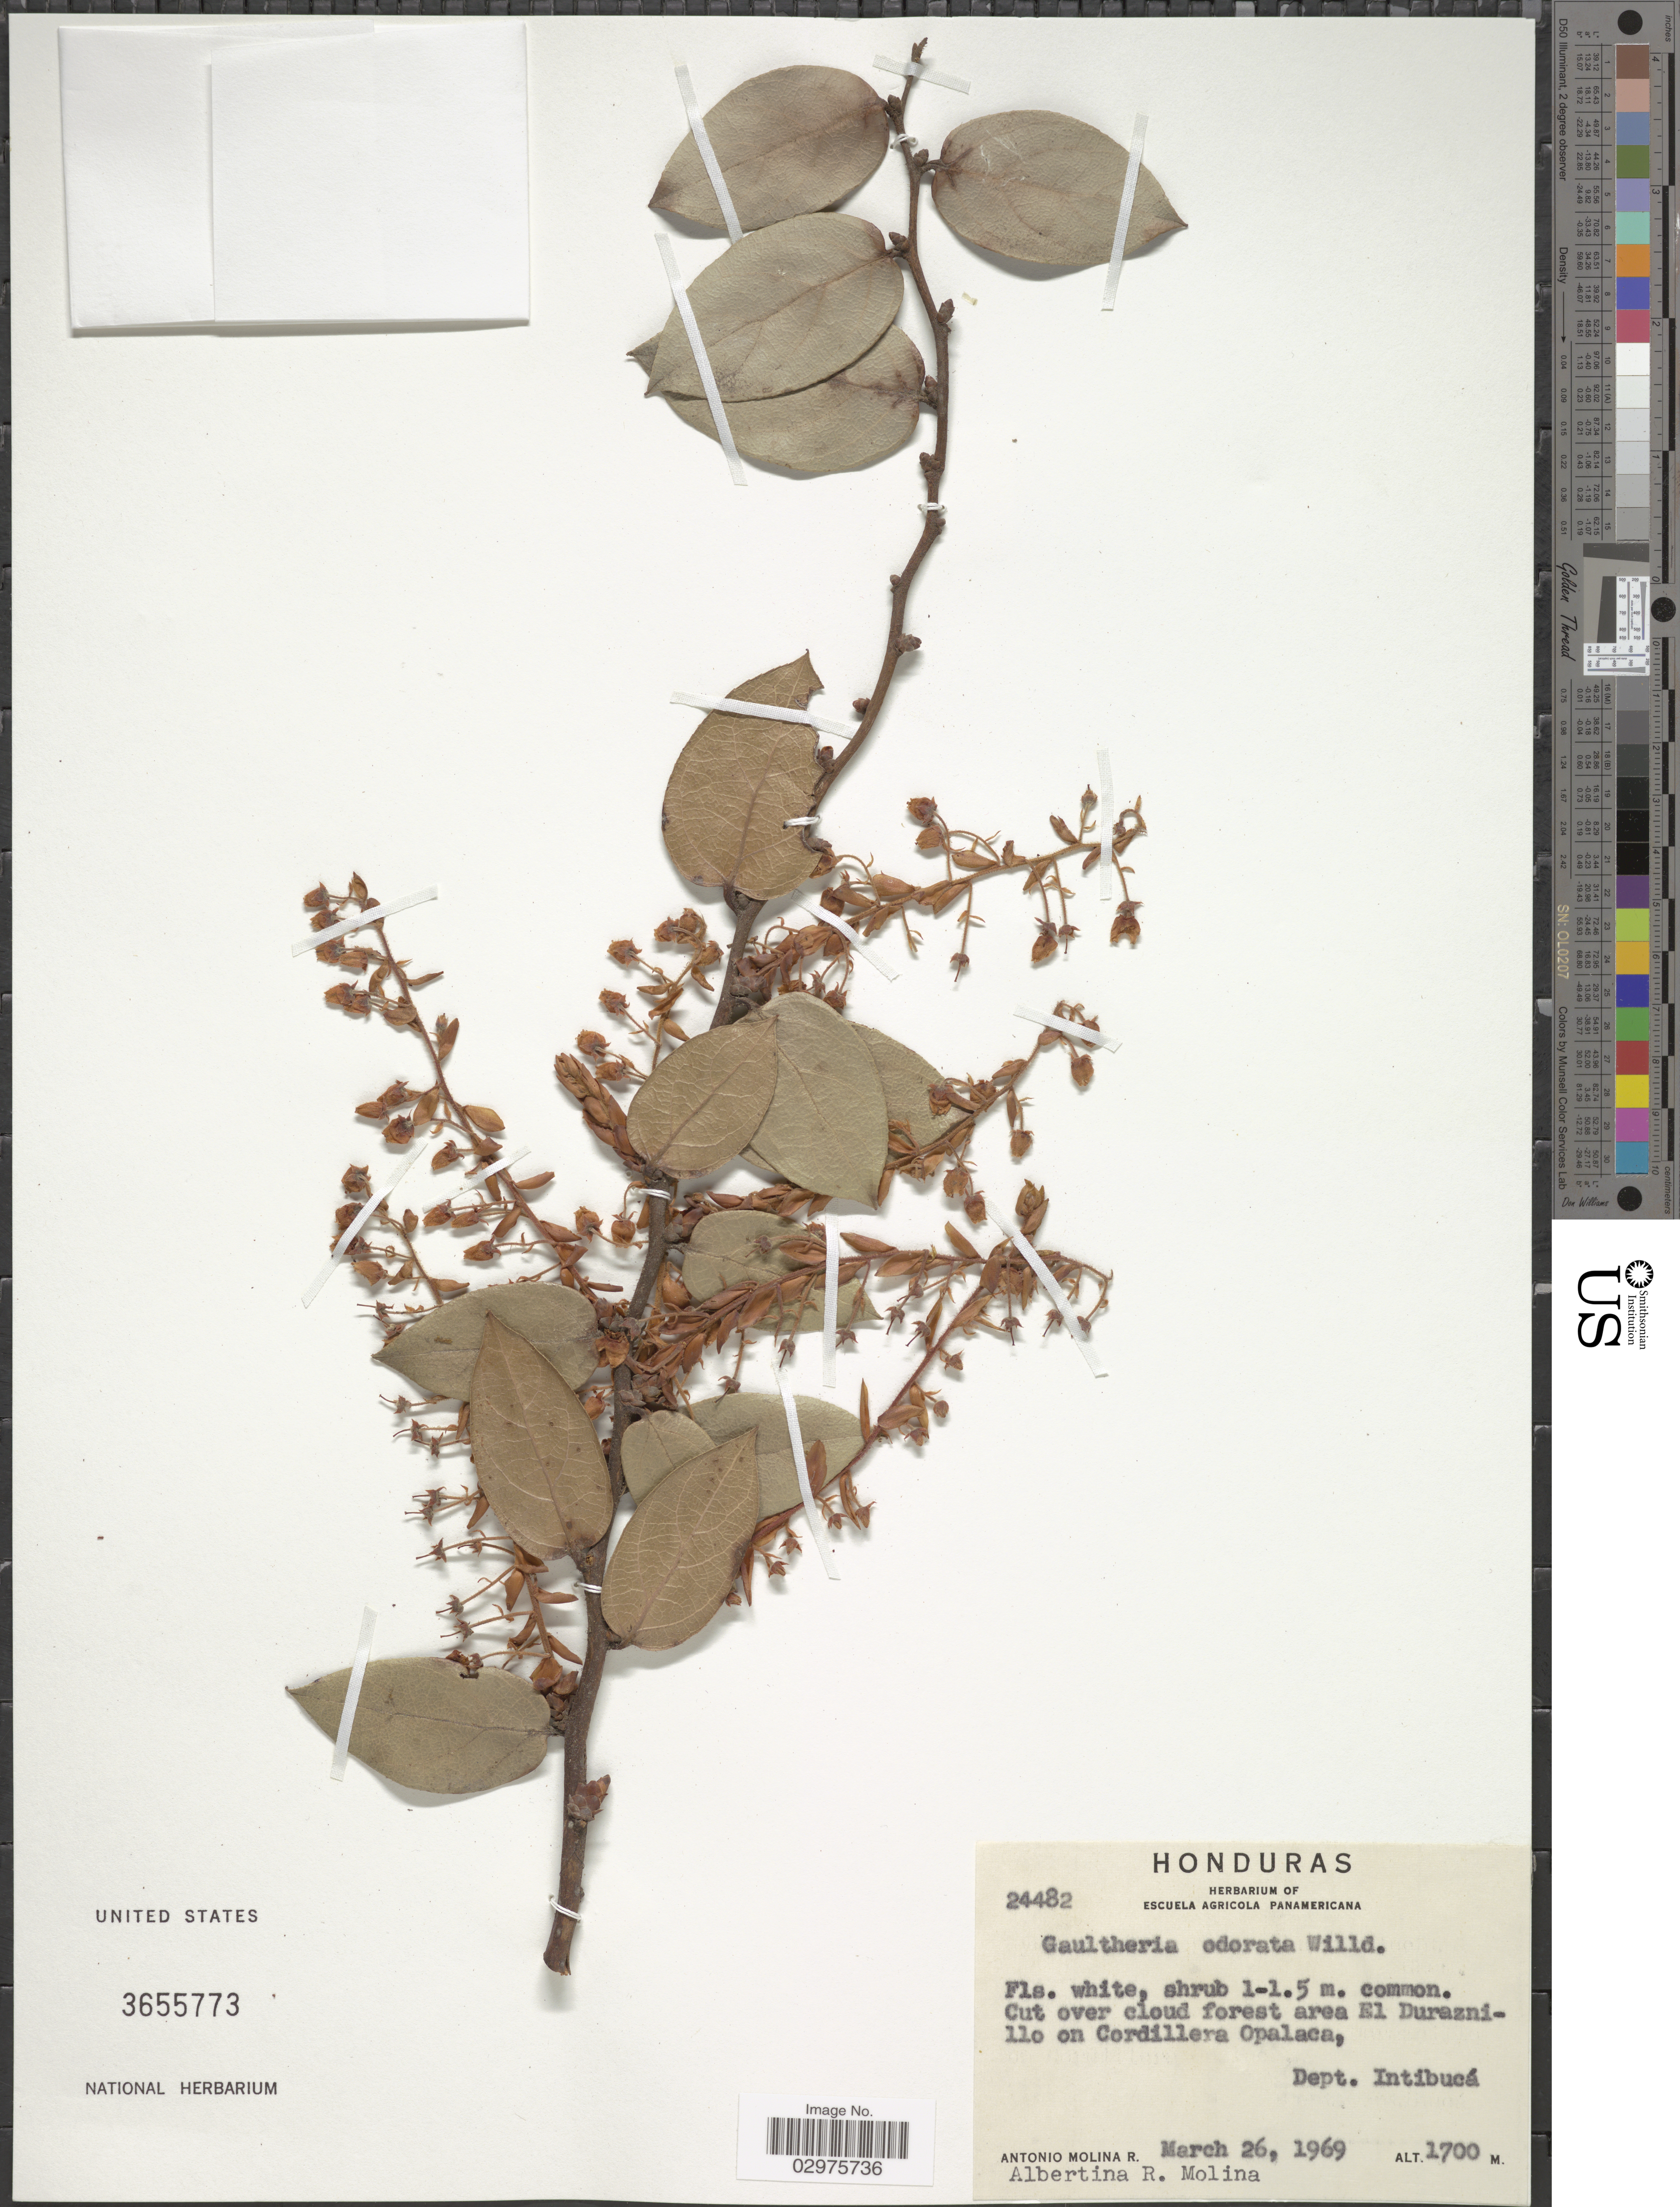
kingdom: Plantae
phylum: Tracheophyta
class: Magnoliopsida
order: Ericales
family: Ericaceae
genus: Gaultheria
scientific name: Gaultheria odorata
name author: Bredem. ex Willd.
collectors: A. Molina R. & A. R. Molina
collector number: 24482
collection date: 1969-03-26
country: Honduras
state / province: Intibuca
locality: El Duraznillo on Cordillera Opalaca, Dept. Intibucá.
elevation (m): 1700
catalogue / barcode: US 3655773